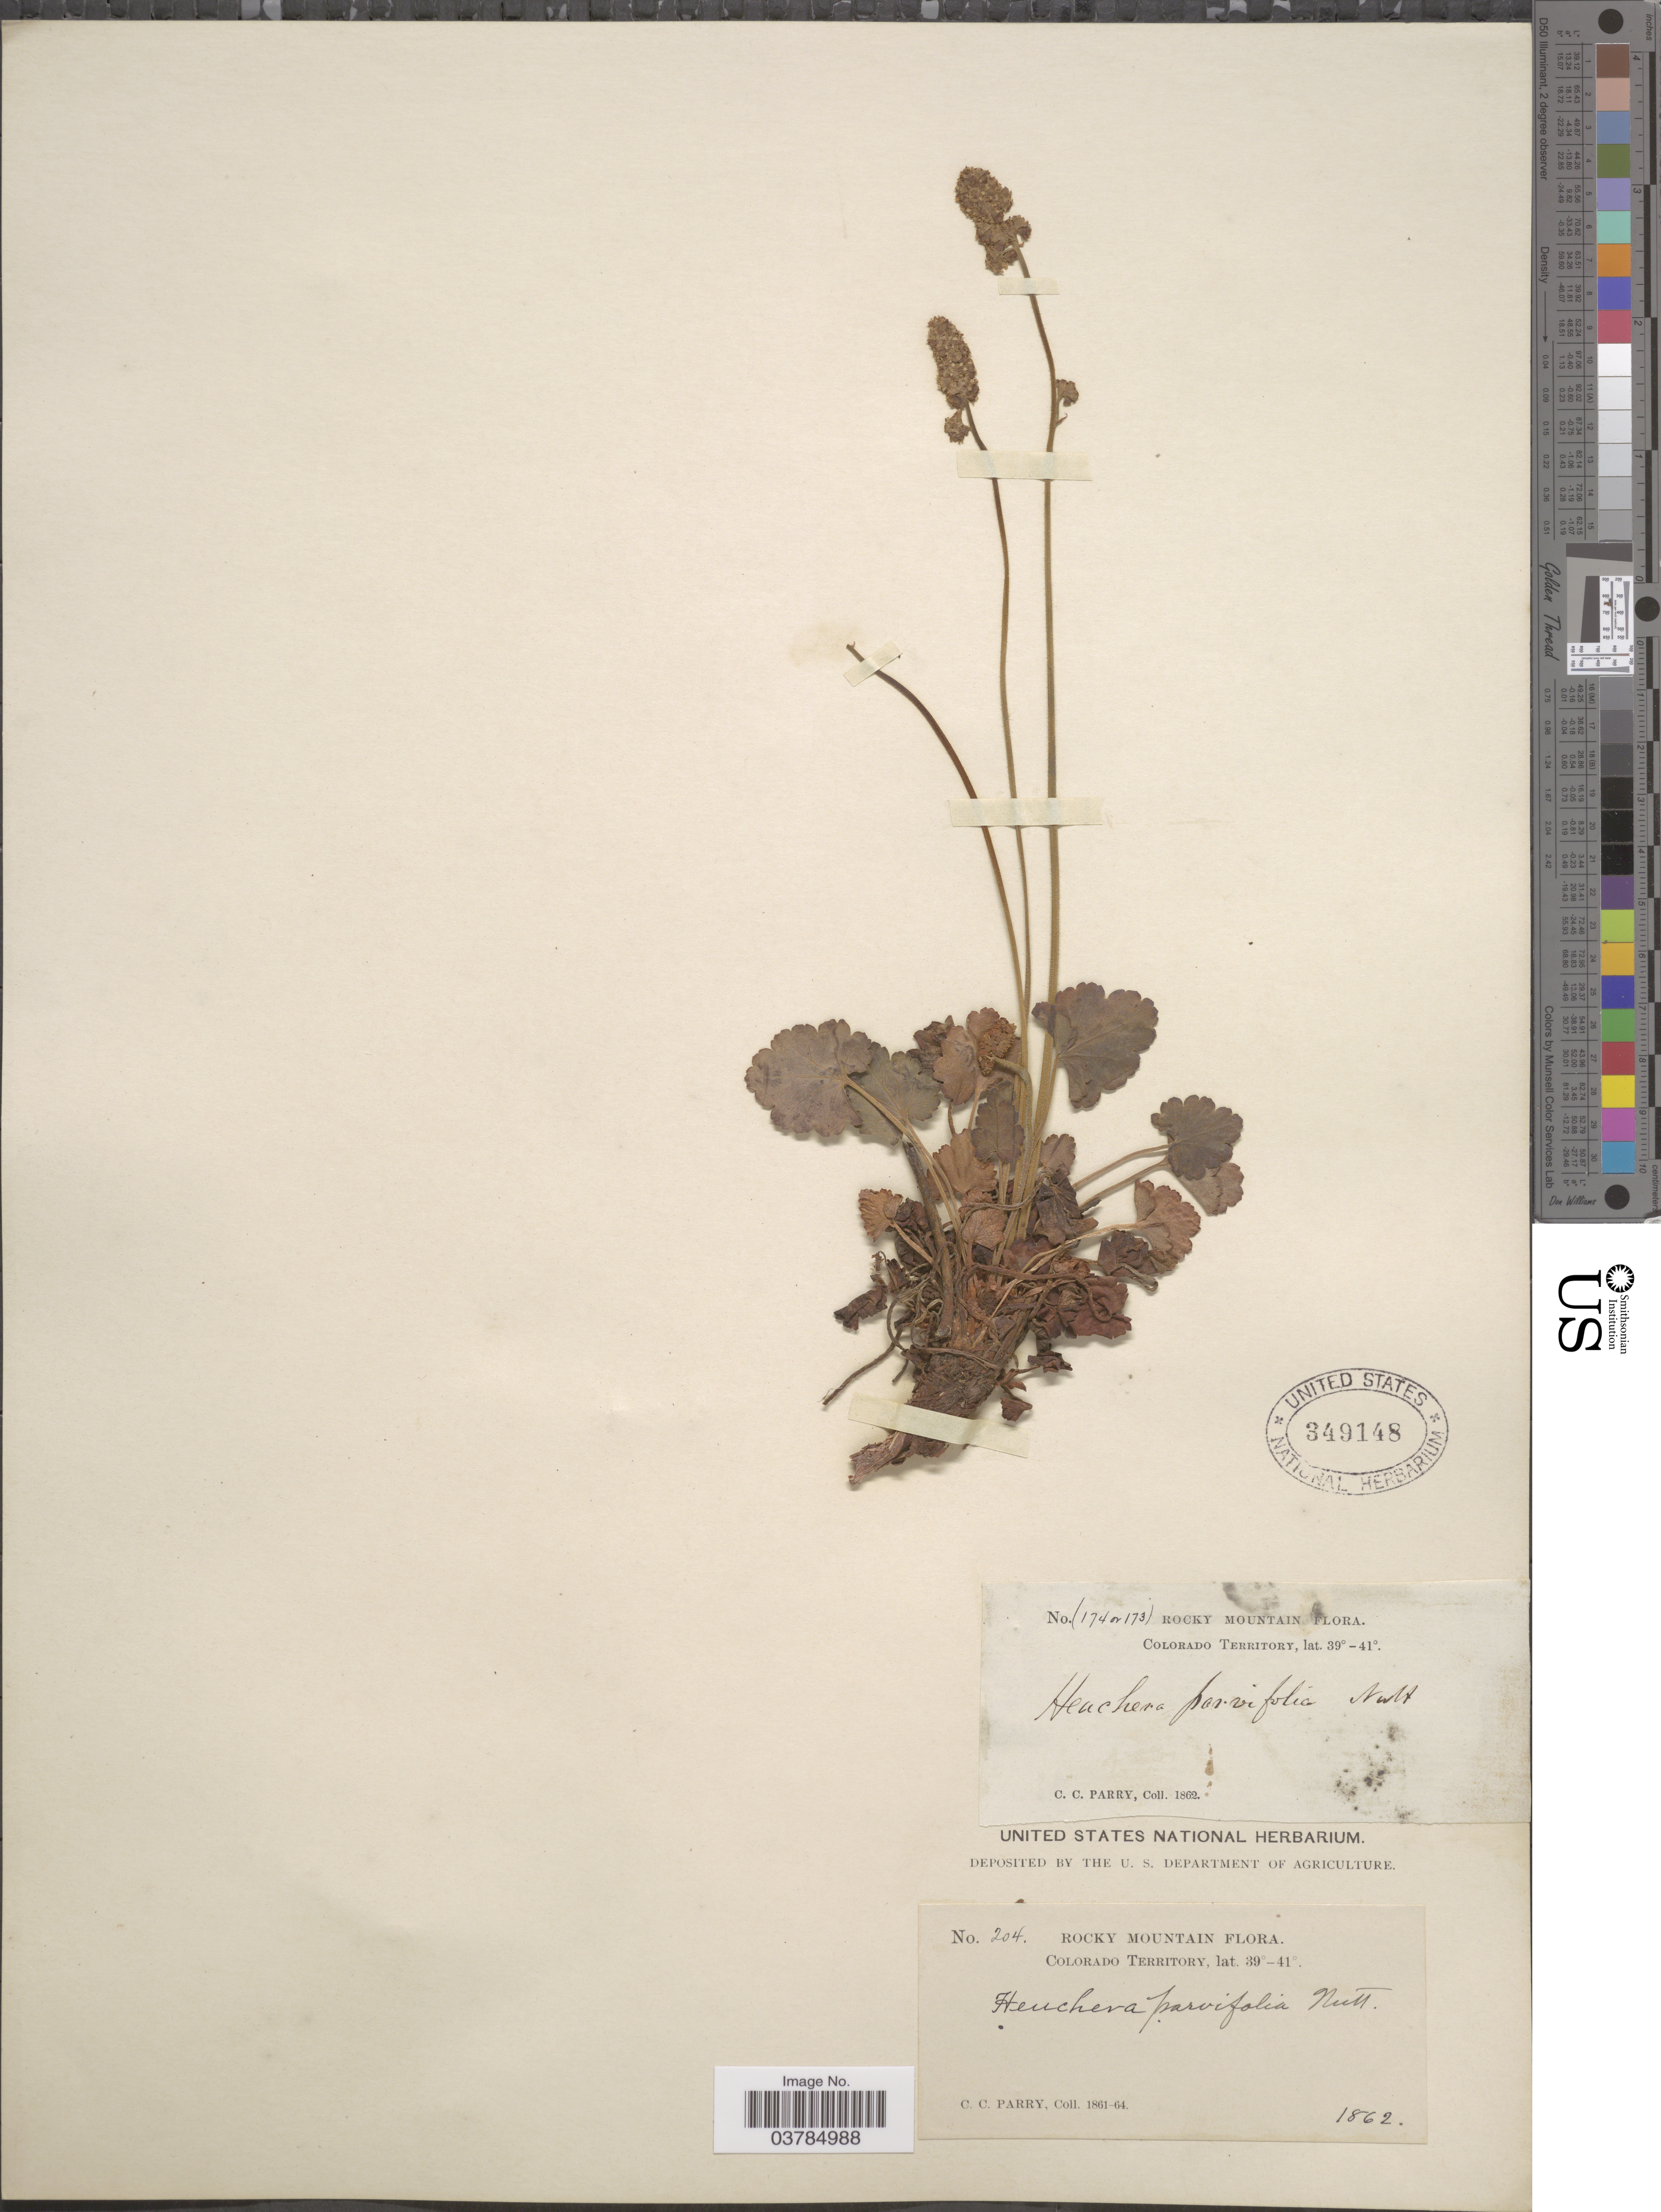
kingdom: Plantae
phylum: Tracheophyta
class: Magnoliopsida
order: Saxifragales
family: Saxifragaceae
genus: Heuchera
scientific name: Heuchera parvifolia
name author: Nutt.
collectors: C. C. Parry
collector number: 204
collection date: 1862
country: United States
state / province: Colorado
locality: Rocky Mountain.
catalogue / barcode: US 349148